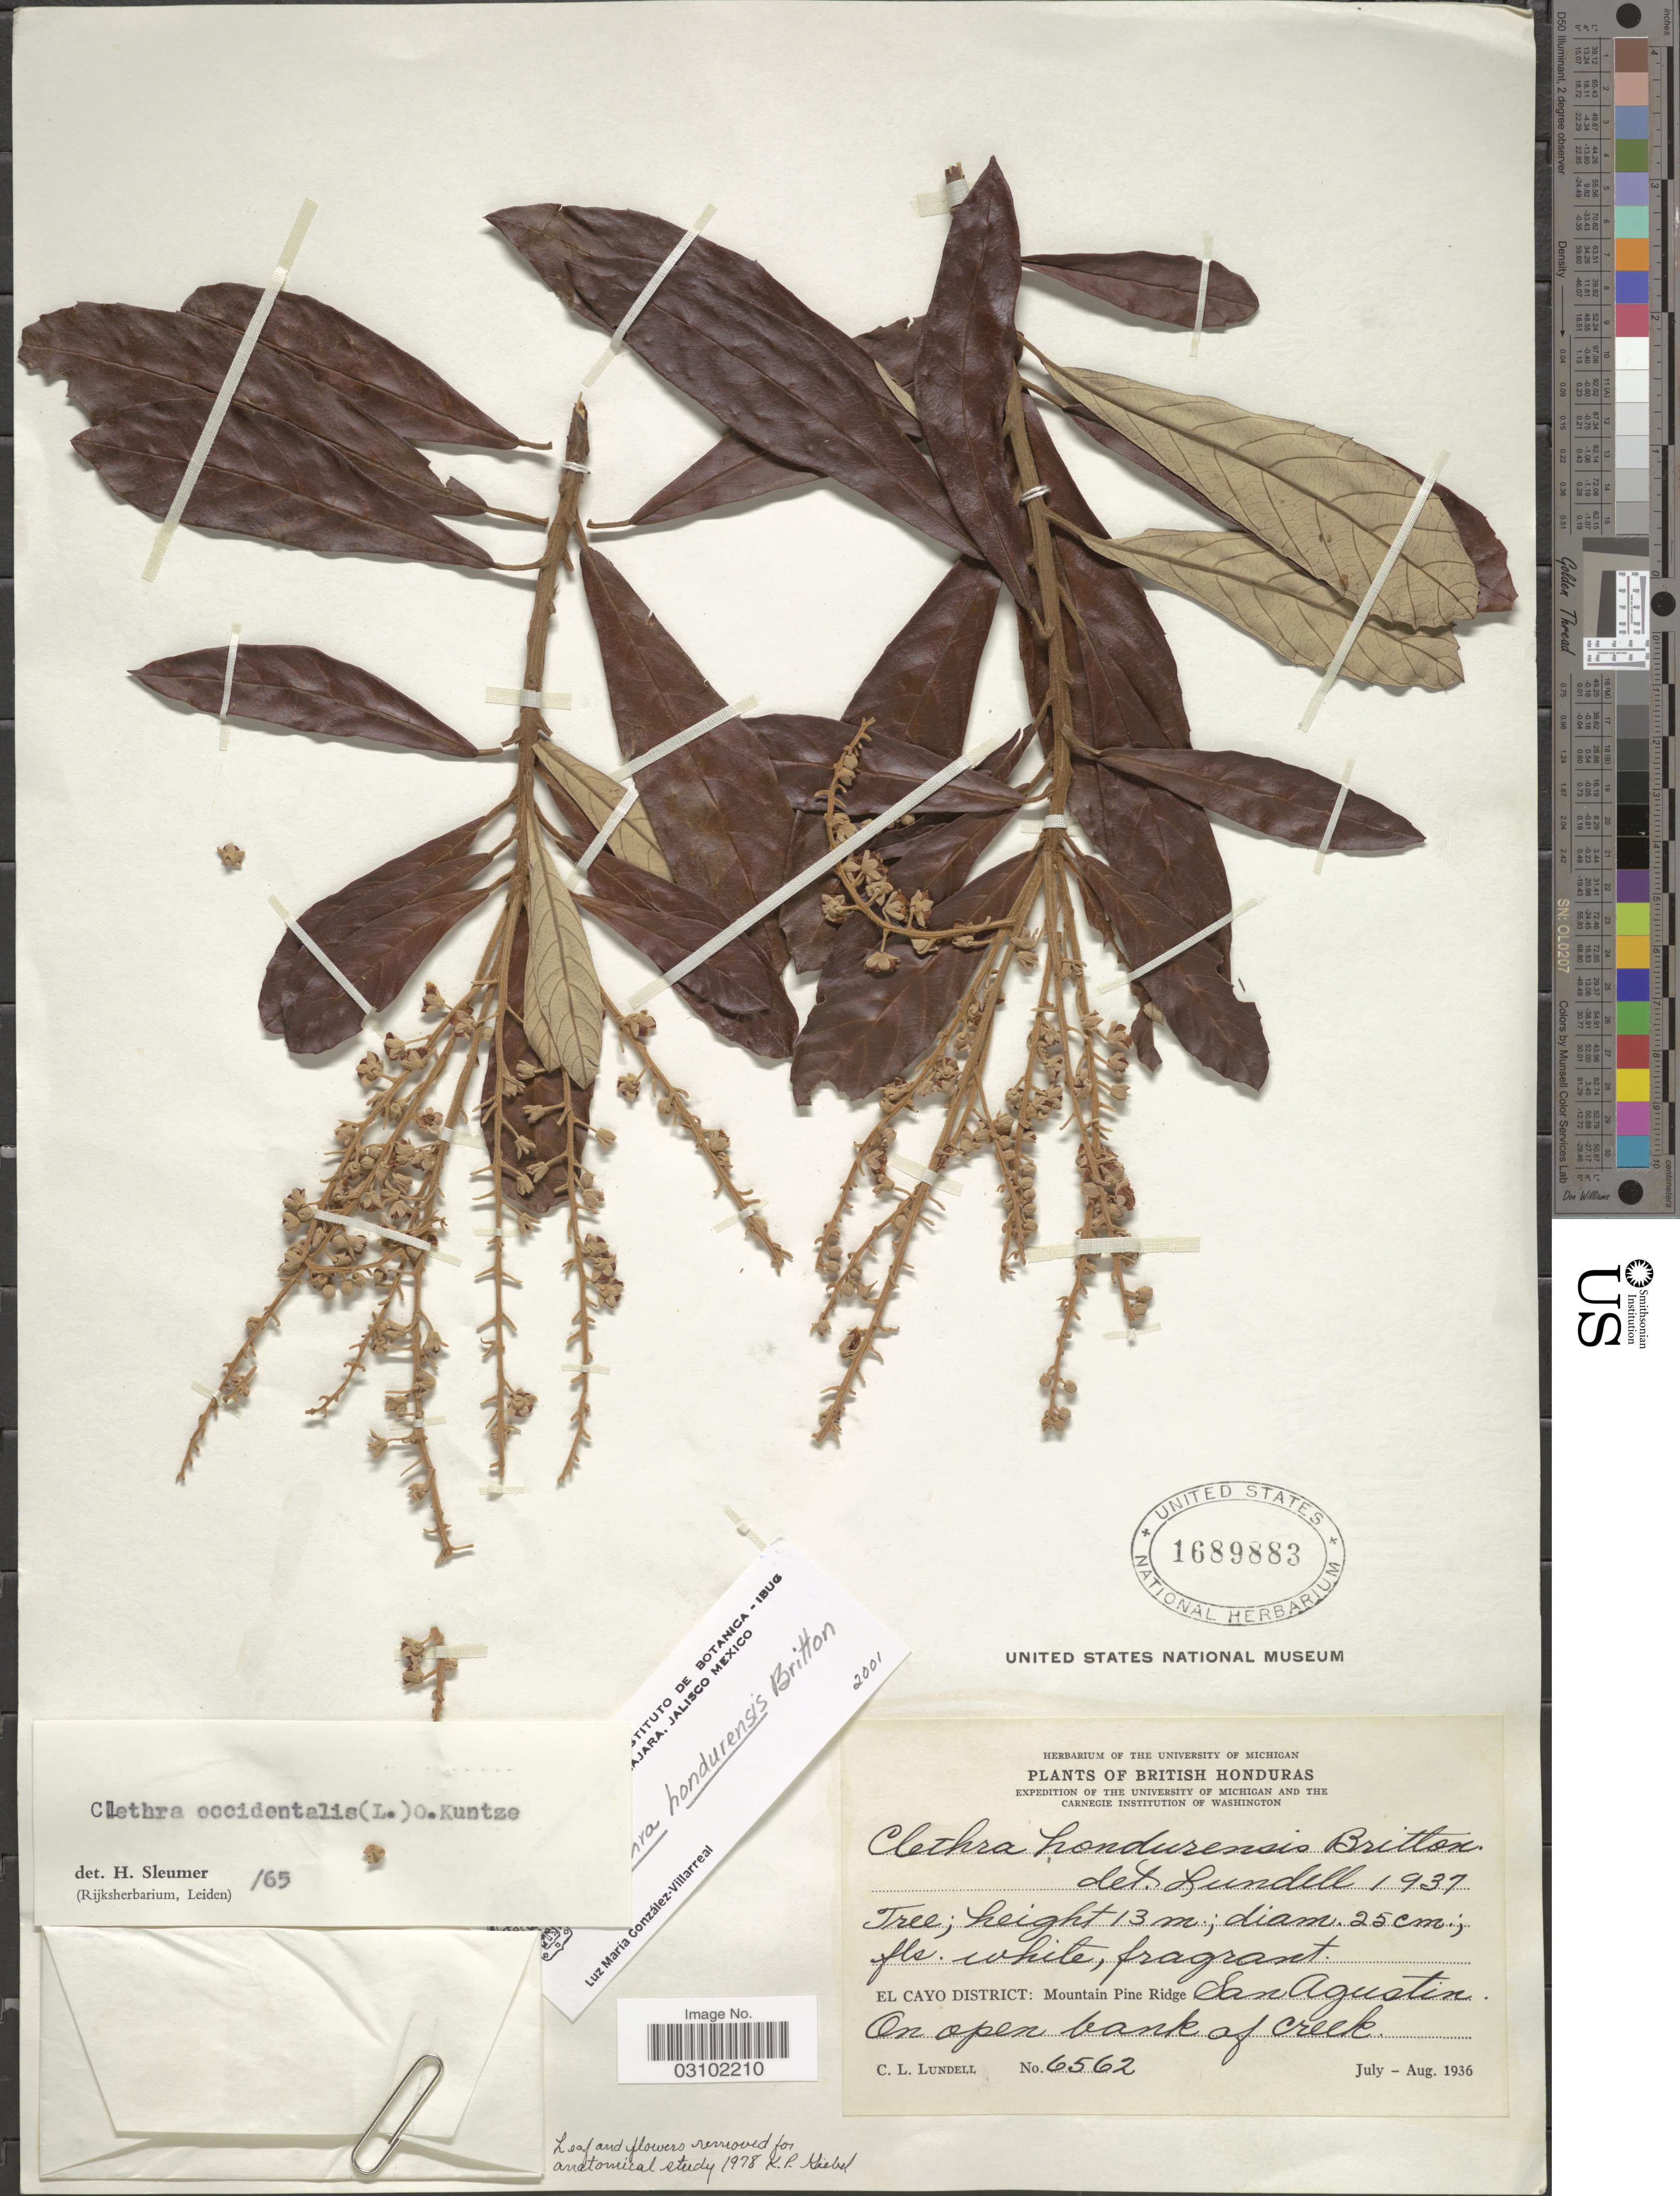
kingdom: Plantae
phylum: Tracheophyta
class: Magnoliopsida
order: Ericales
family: Clethraceae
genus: Clethra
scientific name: Clethra occidentalis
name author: (L.) Kuntze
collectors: C. L. Lundell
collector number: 6562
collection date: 1936-07/1936-08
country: Belize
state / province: Cayo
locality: British Honduras, El Cayo District: Mountain Pine Ridge: San Agustin, On open bank of creek.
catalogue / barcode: US 1689883